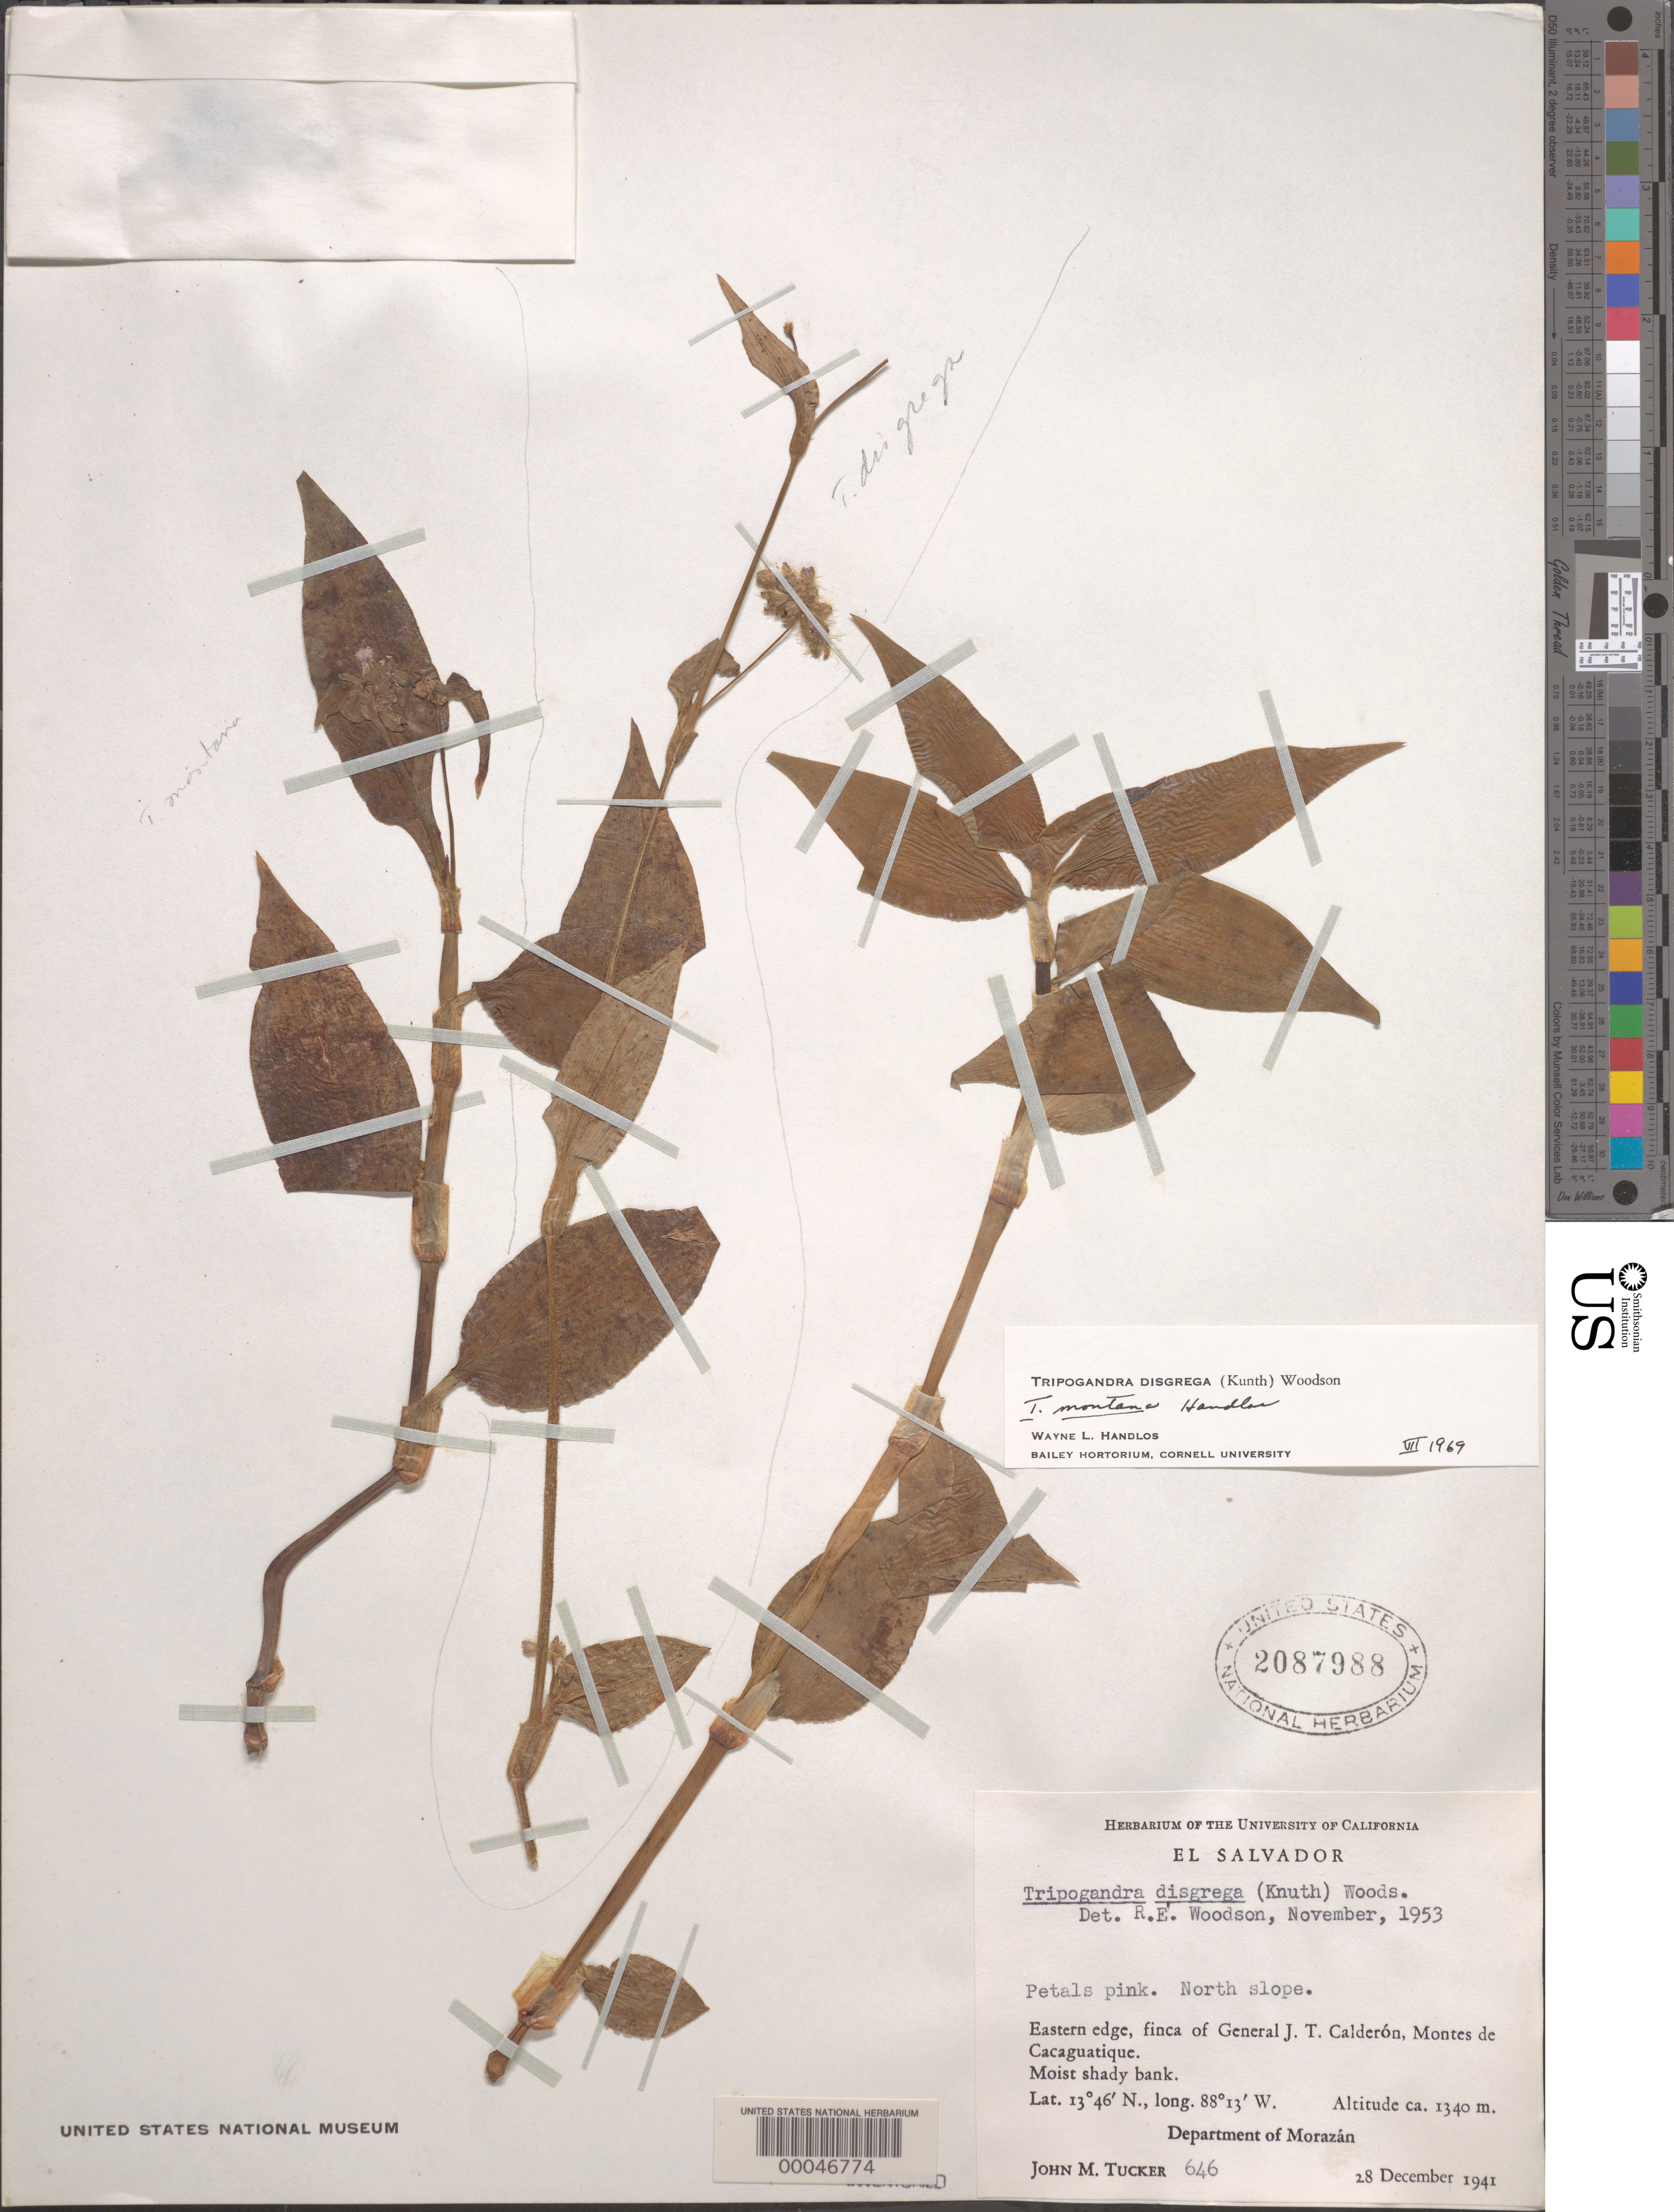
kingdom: Plantae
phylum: Tracheophyta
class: Liliopsida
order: Commelinales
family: Commelinaceae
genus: Tripogandra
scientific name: Tripogandra disgrega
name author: (Kunth) Woodson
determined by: Handlos, W. L.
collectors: J. M. Tucker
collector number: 646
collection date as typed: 28 Dec 1941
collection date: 1941-12-28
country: El Salvador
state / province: Morazán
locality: Montes de cacaguatique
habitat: North slope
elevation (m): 1340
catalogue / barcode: US 2087988